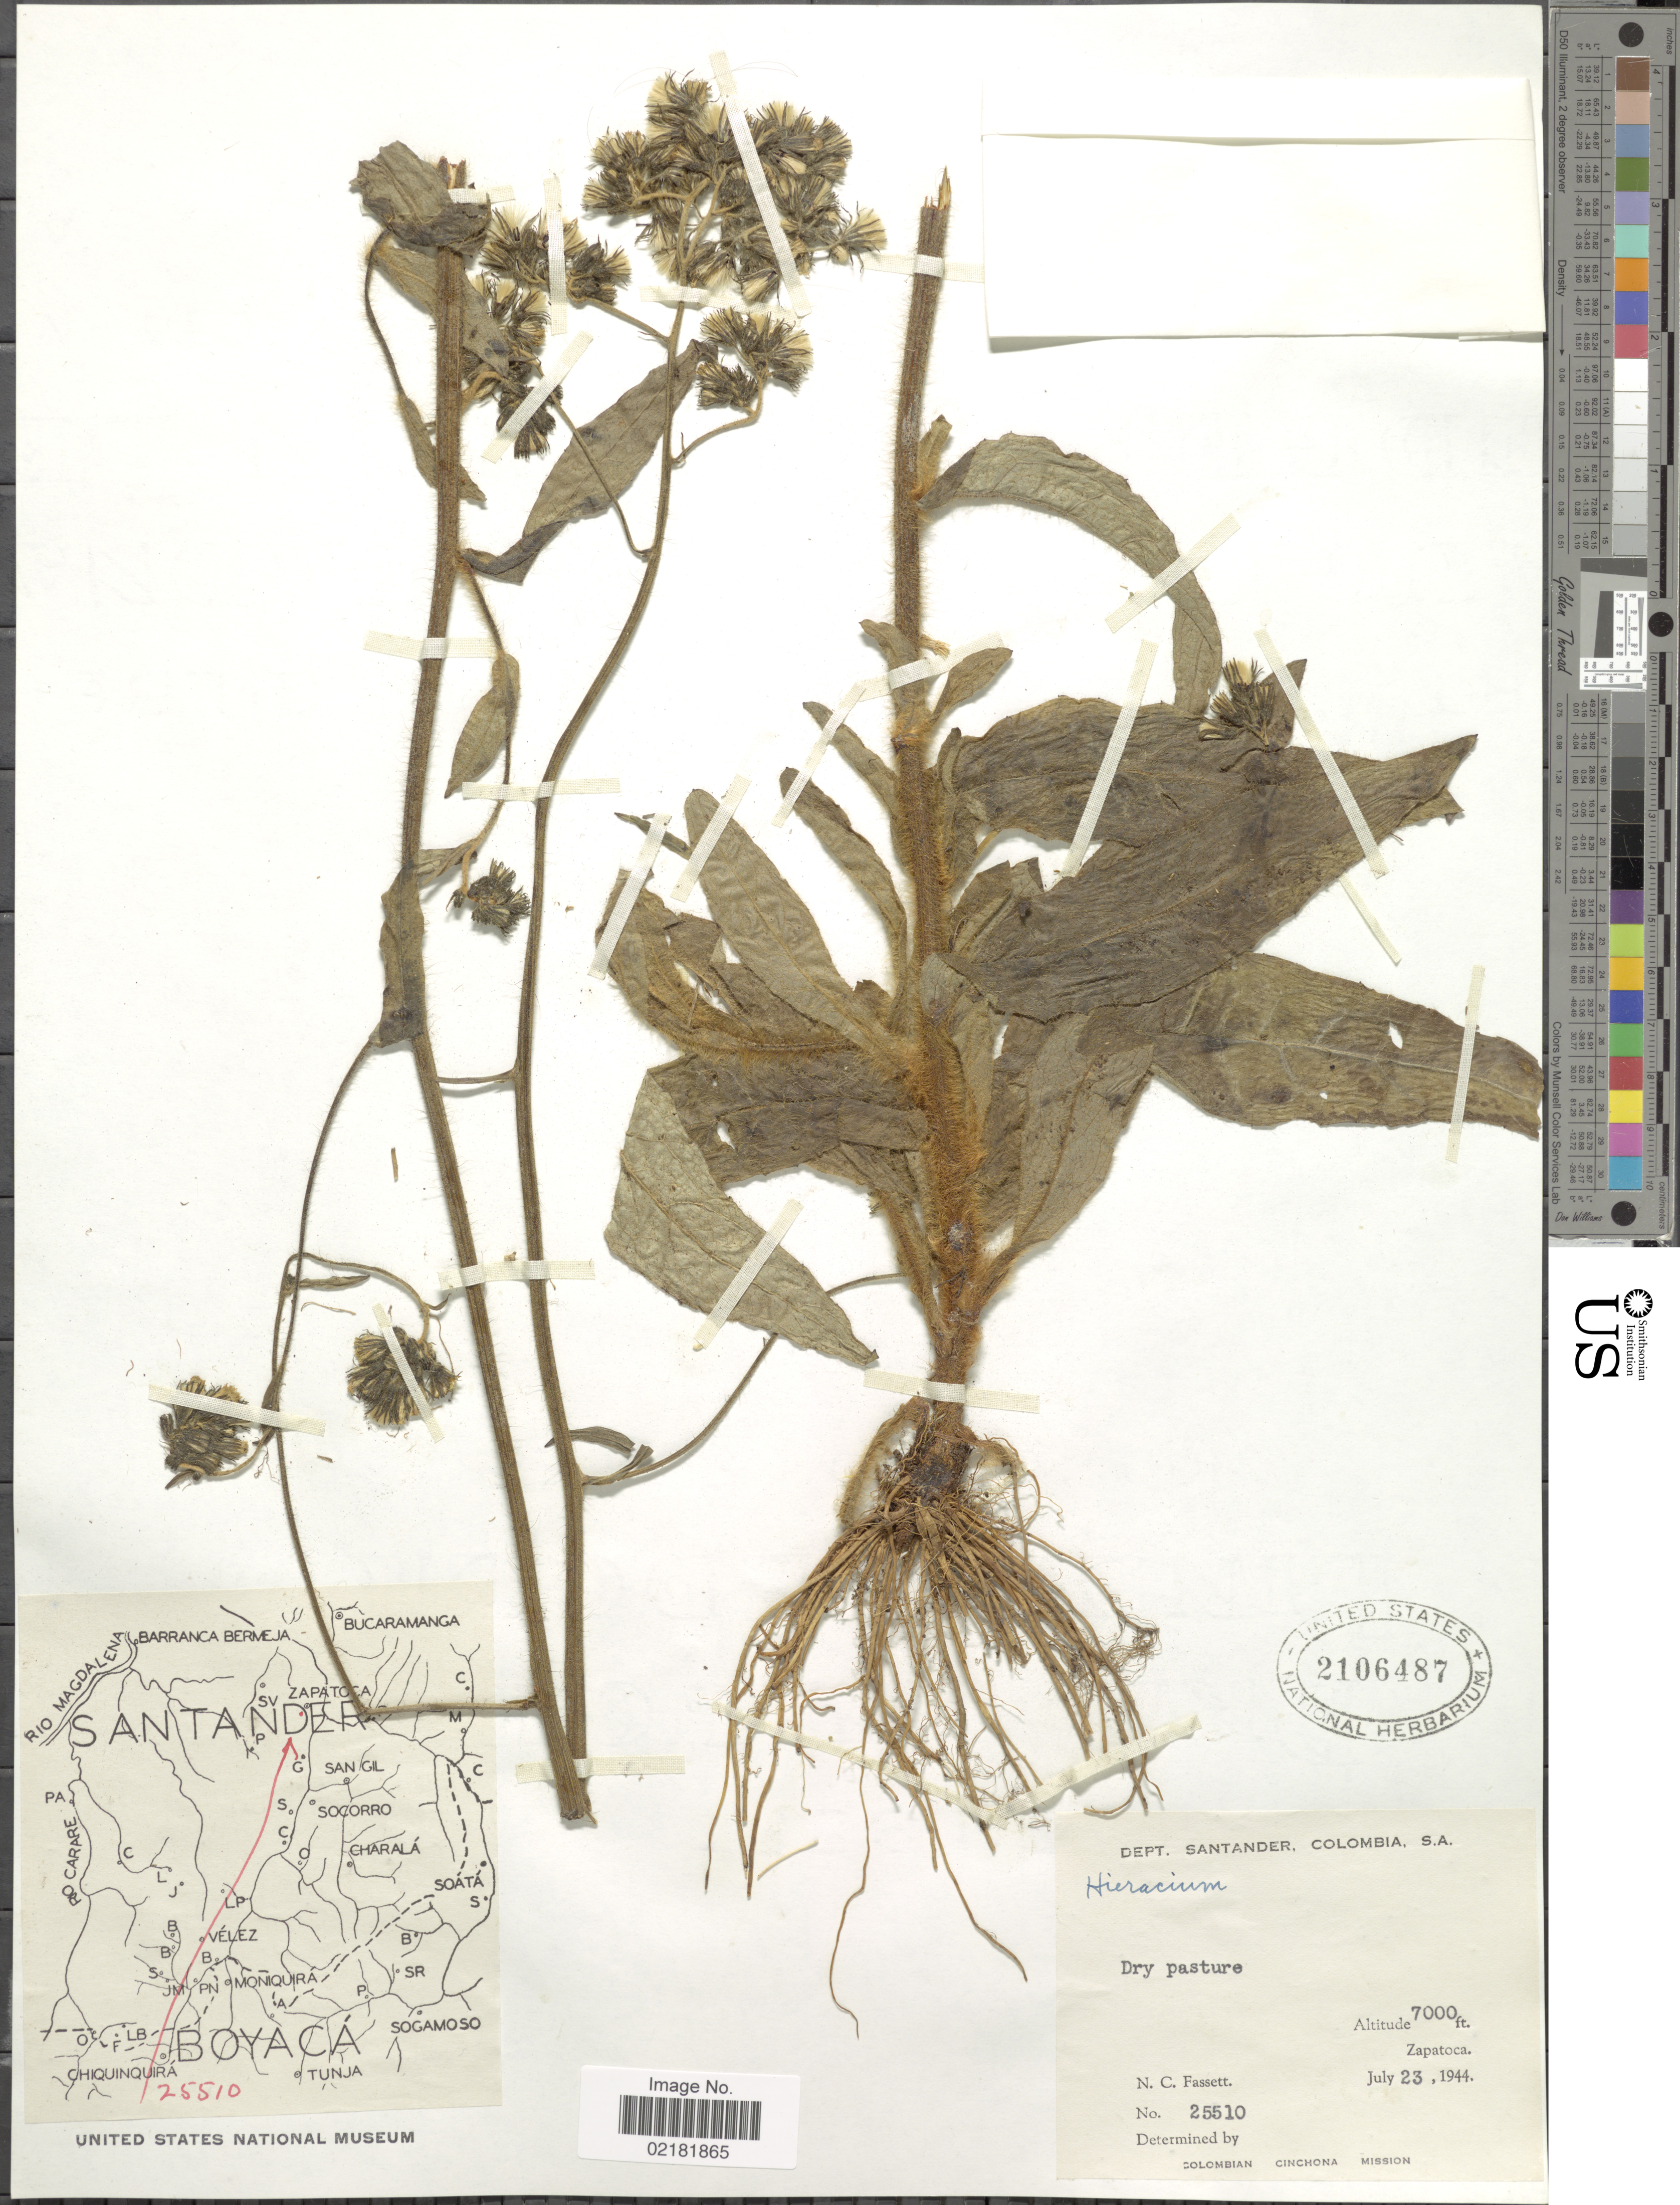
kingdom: Plantae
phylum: Tracheophyta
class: Magnoliopsida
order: Asterales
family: Asteraceae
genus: Hieracium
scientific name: Hieracium repandulare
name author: Druce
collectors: N. C. Fassett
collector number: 25510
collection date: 1944-07-23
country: Colombia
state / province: Santander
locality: S.A., dry pasture, Zapatoca.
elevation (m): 2134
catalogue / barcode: US 2106487